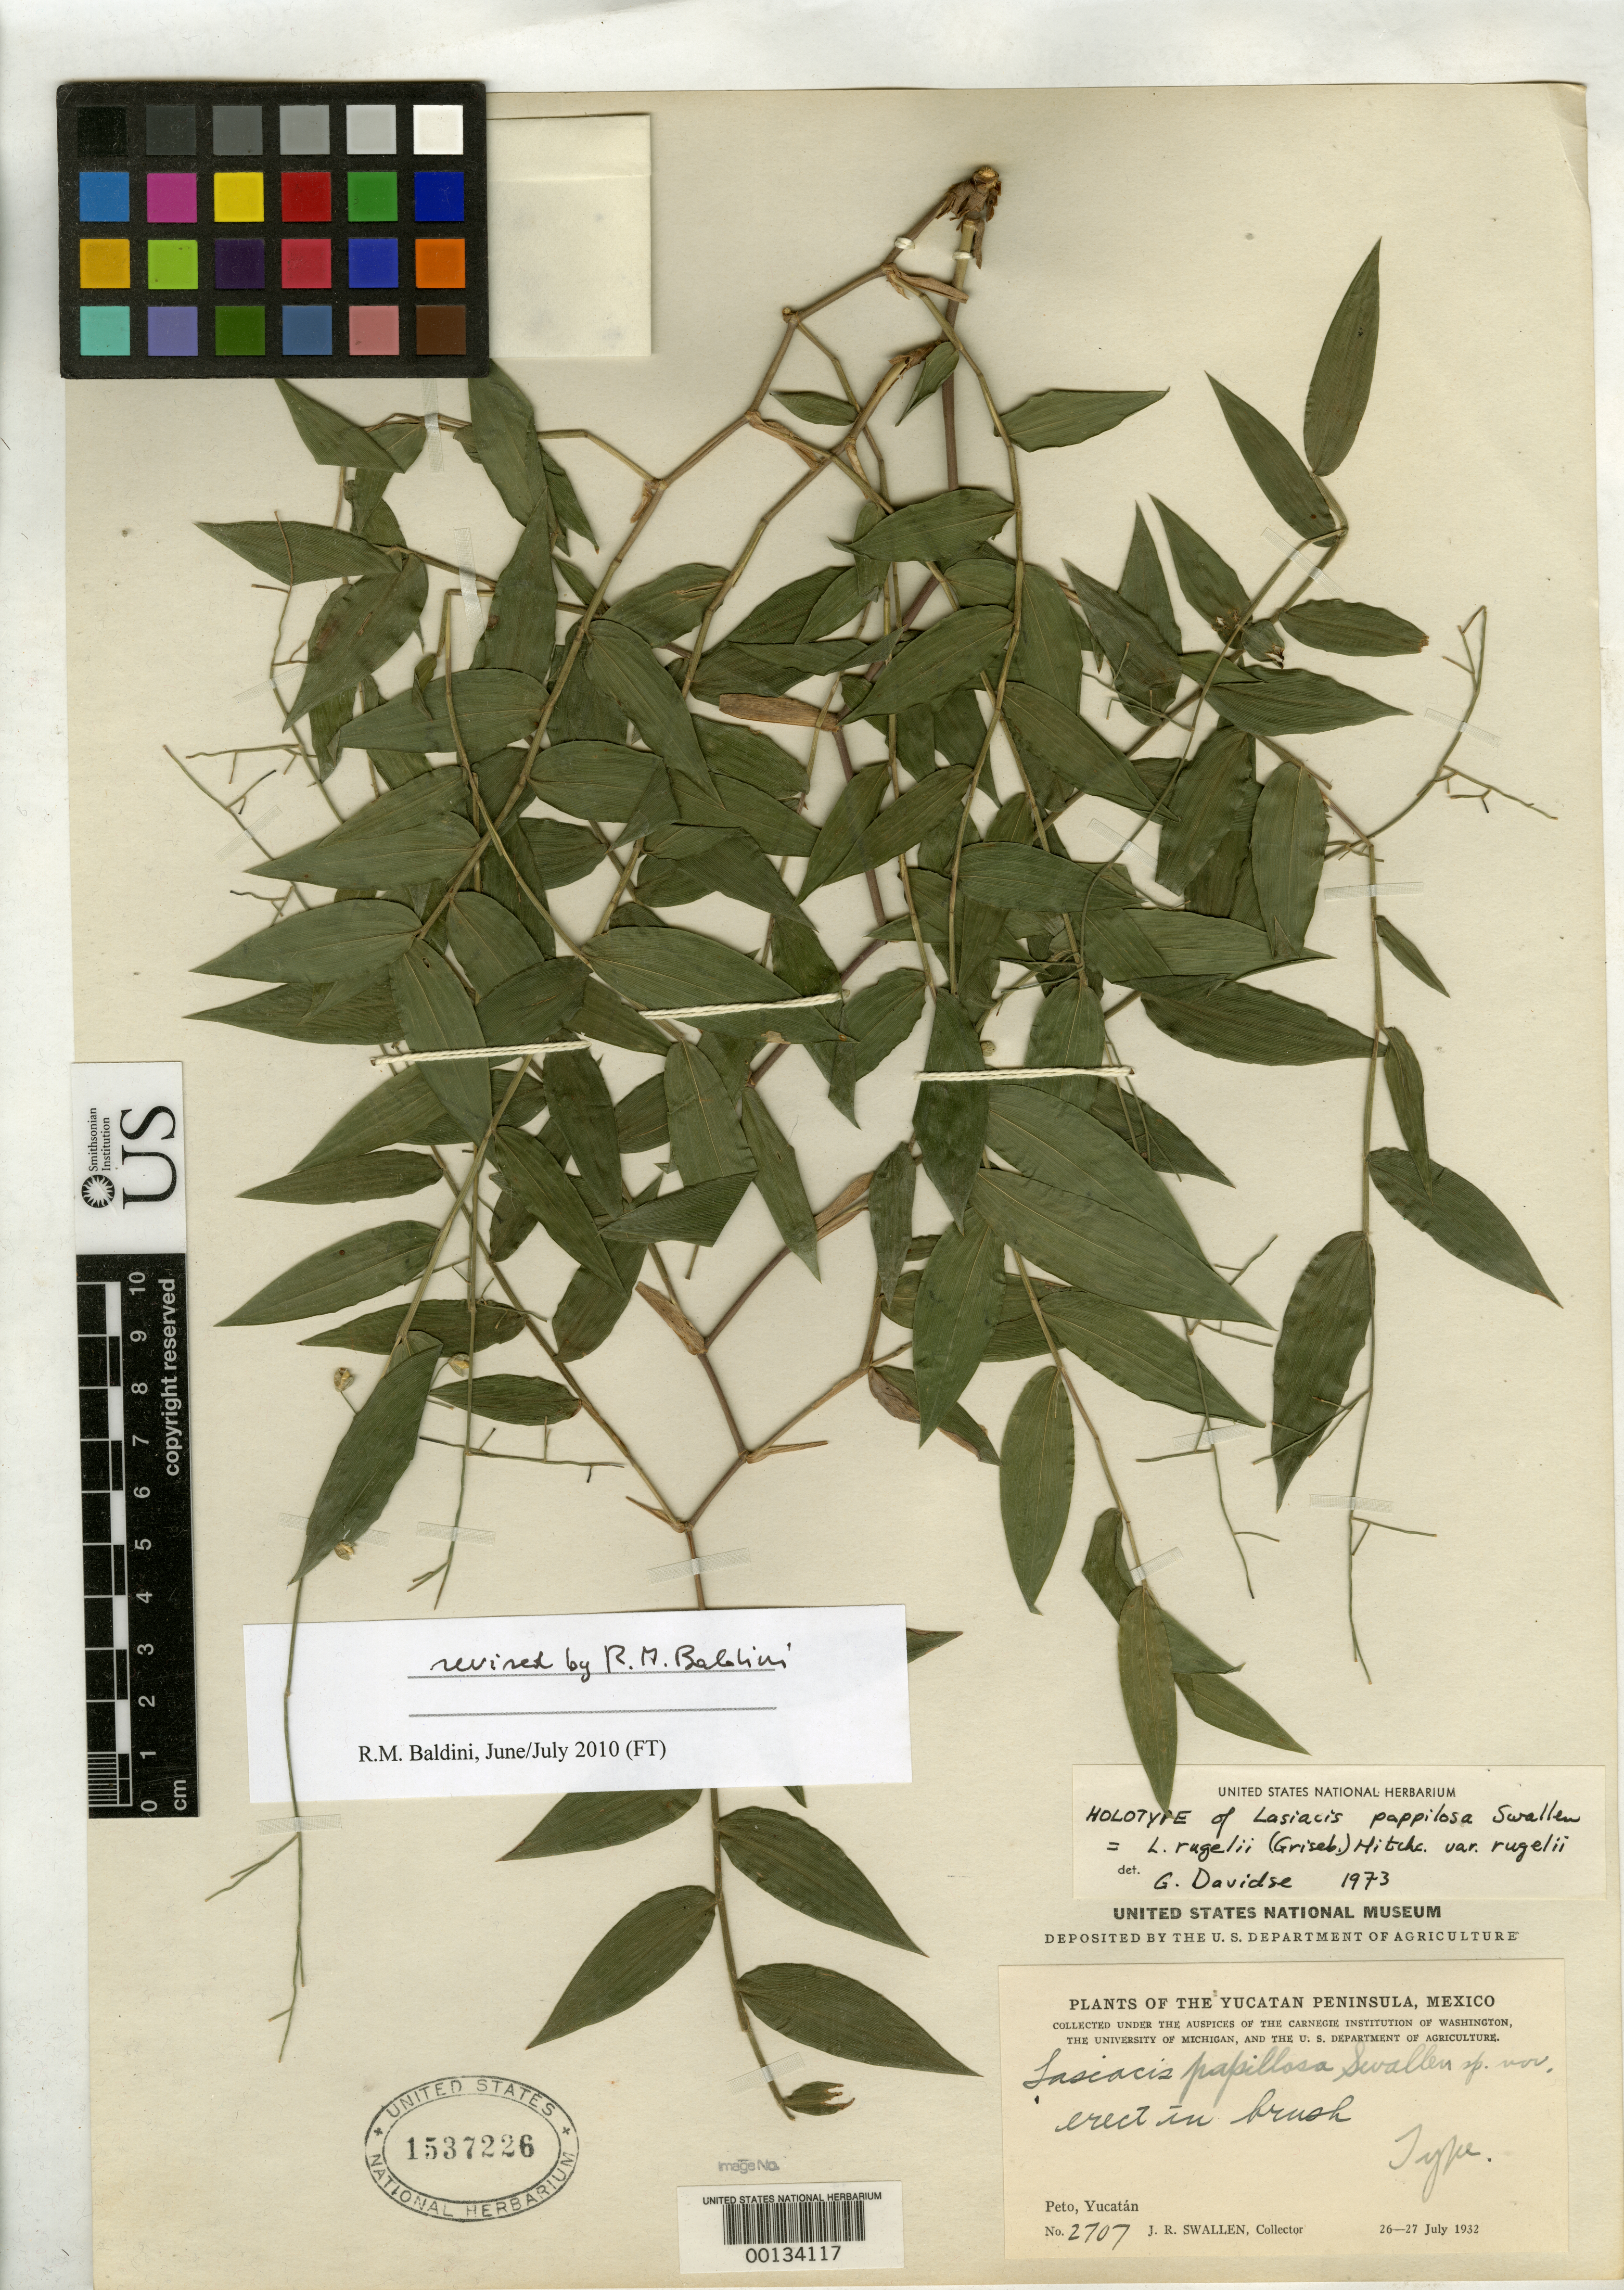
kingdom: Plantae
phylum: Tracheophyta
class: Liliopsida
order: Poales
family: Poaceae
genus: Lasiacis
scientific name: Lasiacis pappilosa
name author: Swallen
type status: Holotype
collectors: J. R. Swallen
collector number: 2707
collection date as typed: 26 Jul 1932 to 27 Jul 1932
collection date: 1932-07-26/1932-07-27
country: Mexico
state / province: Yucatan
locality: Peto.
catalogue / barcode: US 1537226